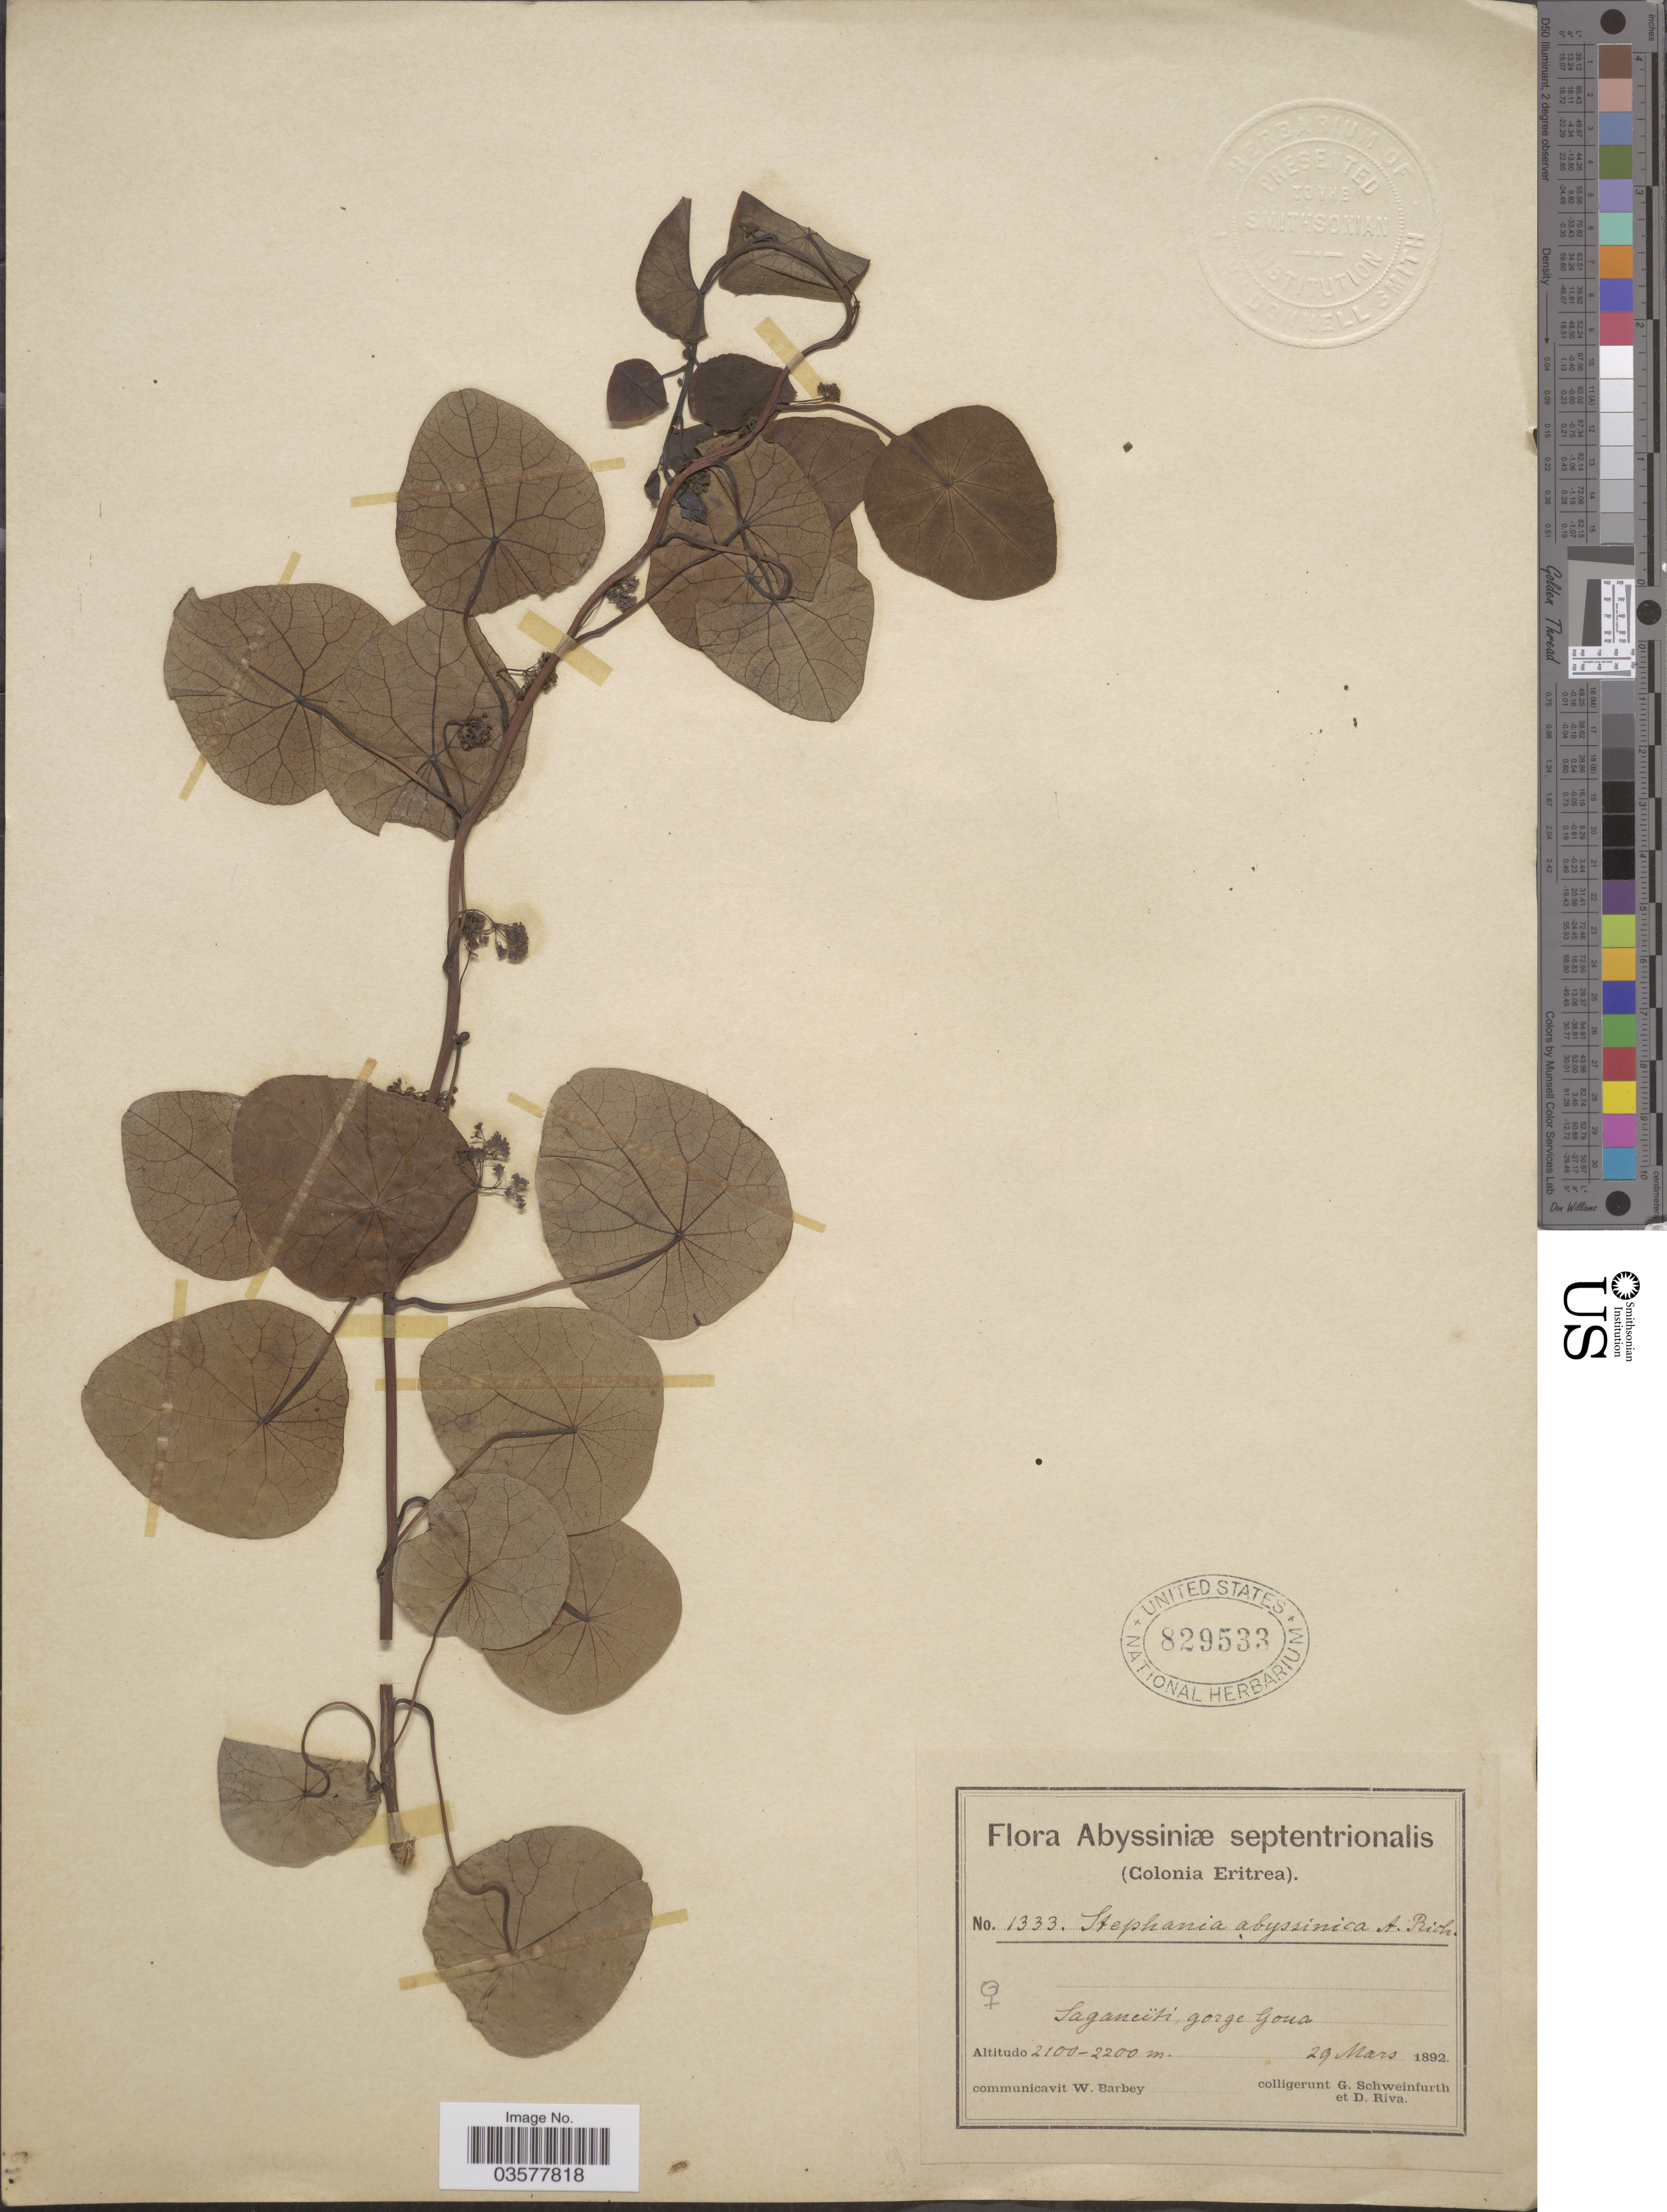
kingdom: Plantae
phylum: Tracheophyta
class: Magnoliopsida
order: Ranunculales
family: Menispermaceae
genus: Stephania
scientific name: Stephania abyssinica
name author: (Quart.-Dill. & A. Rich.) Walp.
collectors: G. A. Schweinfurth (herbarium) & D. Riva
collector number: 1333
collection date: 1892-03-29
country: Eritrea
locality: Abyssiniæ septentrionalis. (Colonia Eritrea). Saganeïti, gorge Goua.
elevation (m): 2100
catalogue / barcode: US 829533